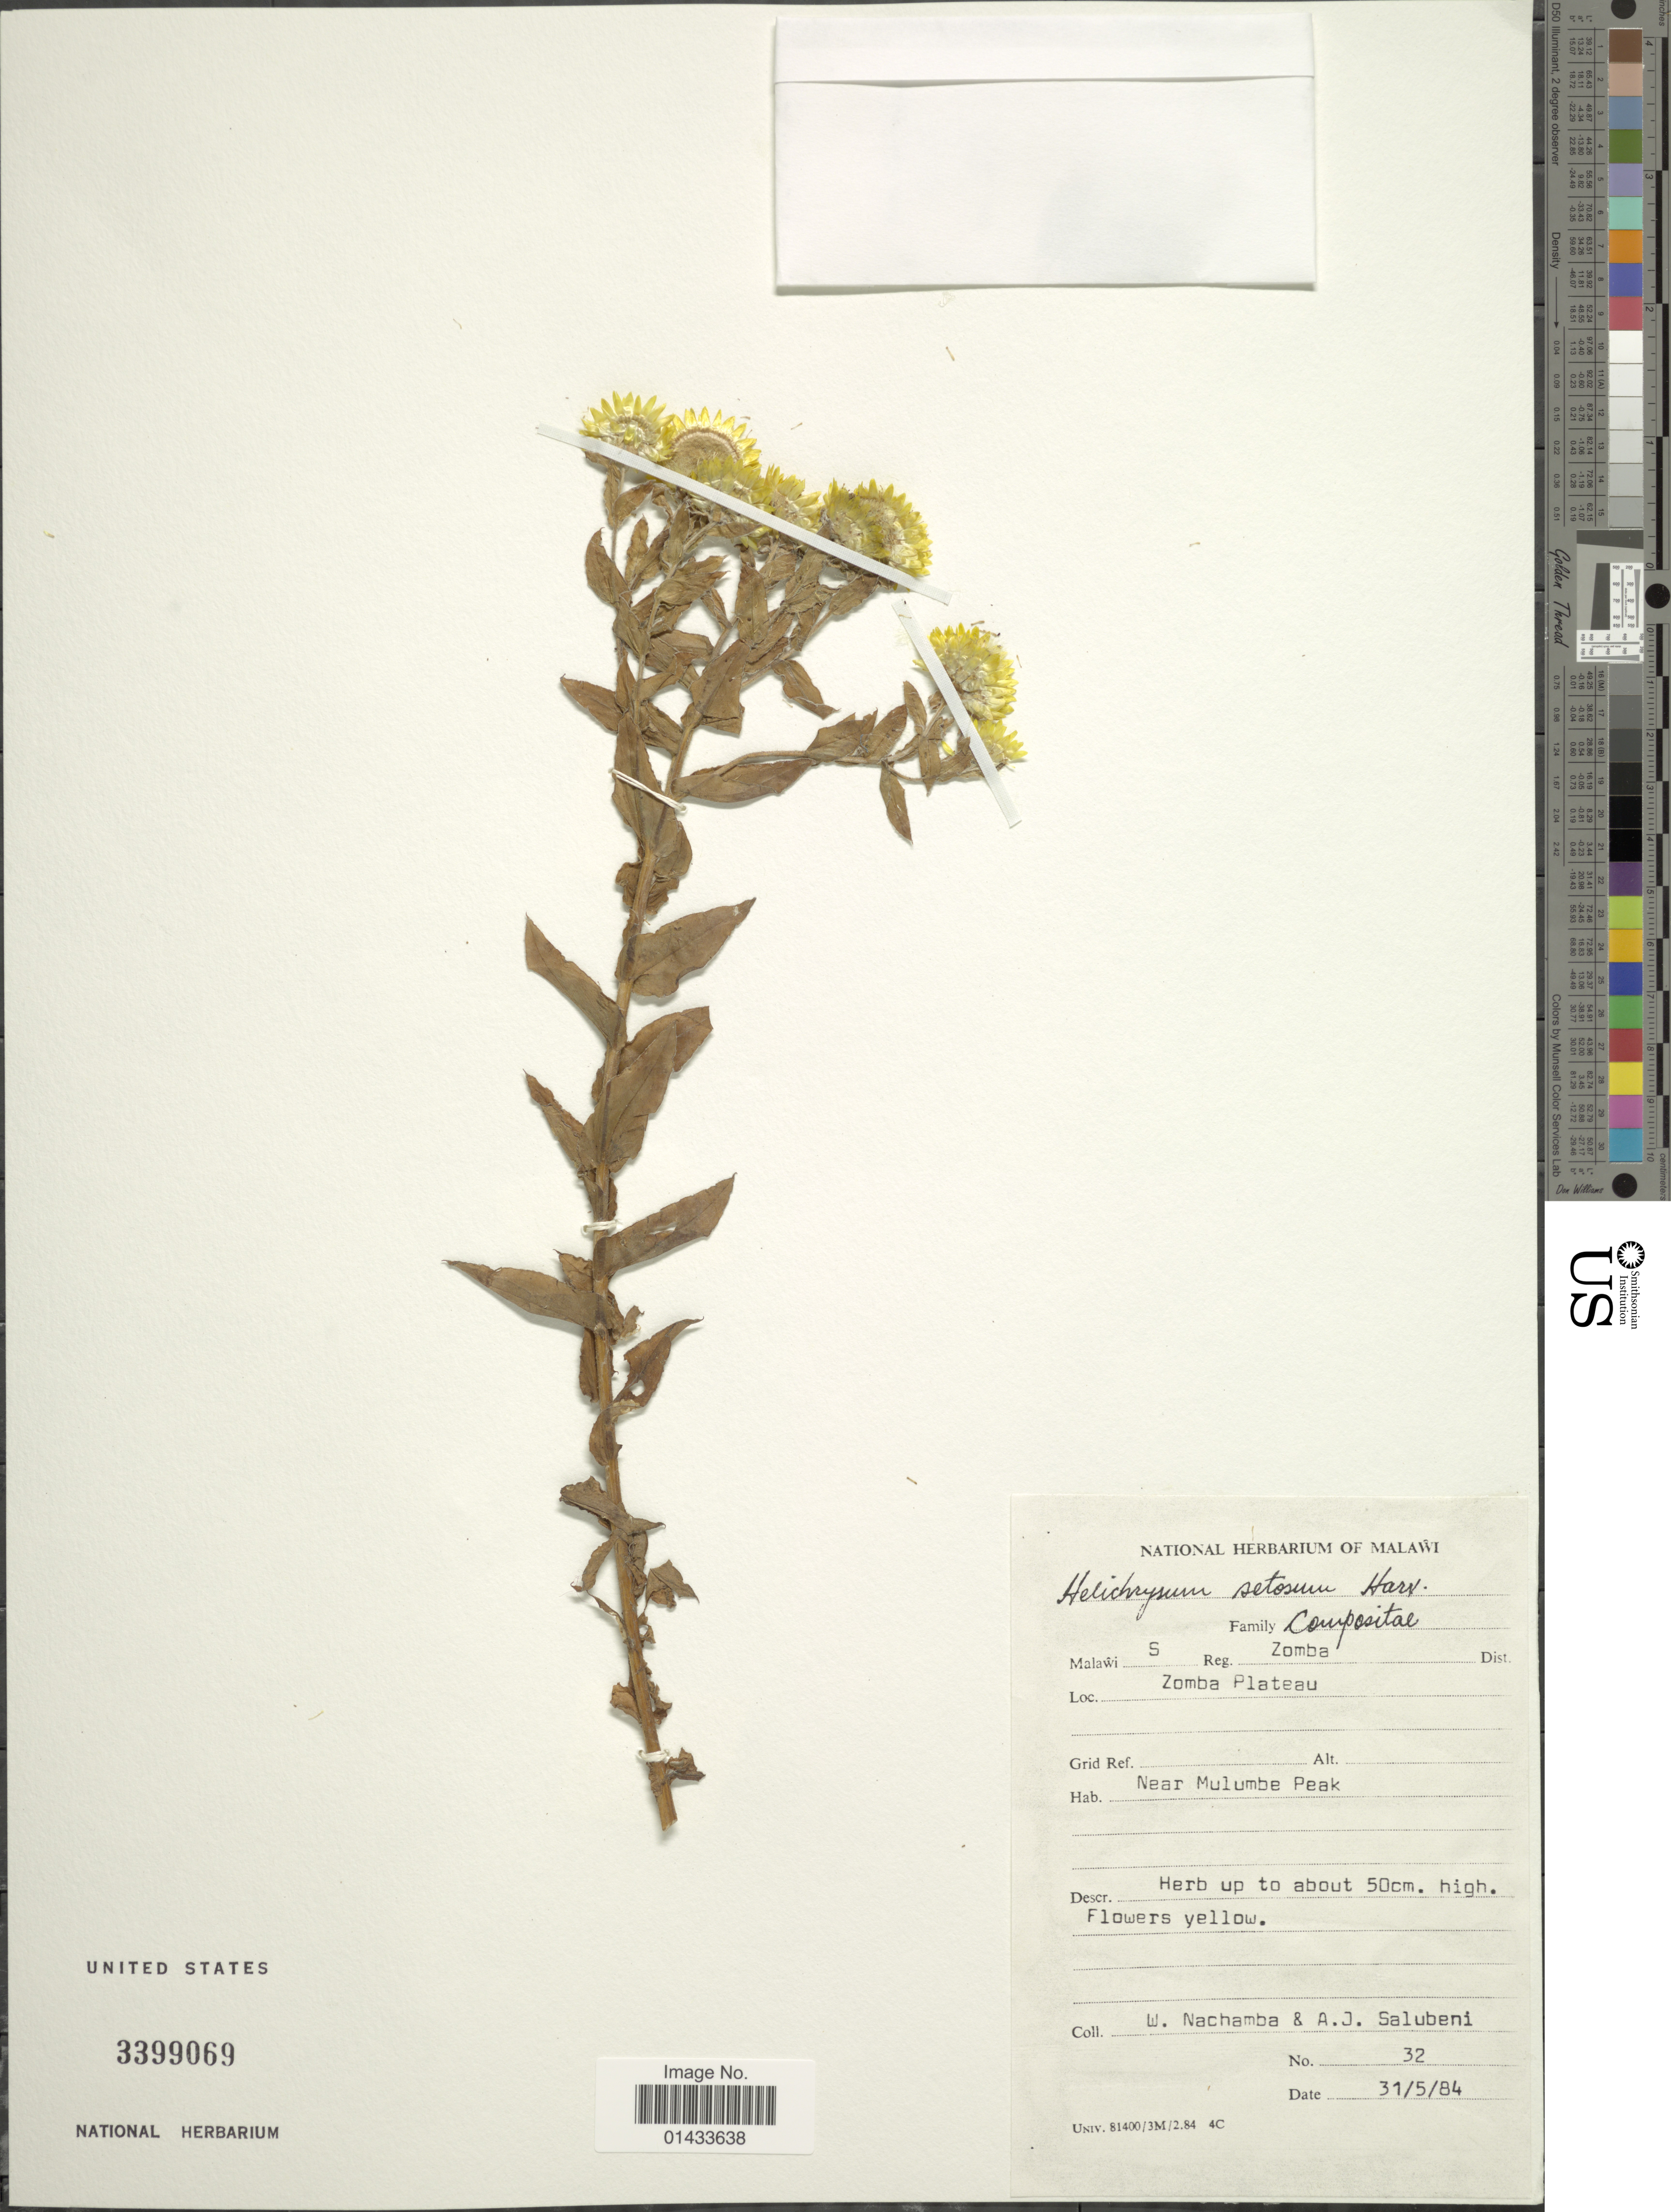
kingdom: Plantae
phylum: Tracheophyta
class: Magnoliopsida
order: Asterales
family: Asteraceae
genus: Helichrysum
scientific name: Helichrysum setosum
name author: Harv.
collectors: W. Nachamba & A. J. Salubeni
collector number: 32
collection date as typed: Transcribed d/m/y: 31/5/84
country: Malawi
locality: Malawi S. reg. Zomba Dist Zomba Plateau, Near Mulumbe Peak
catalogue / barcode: US 3399069